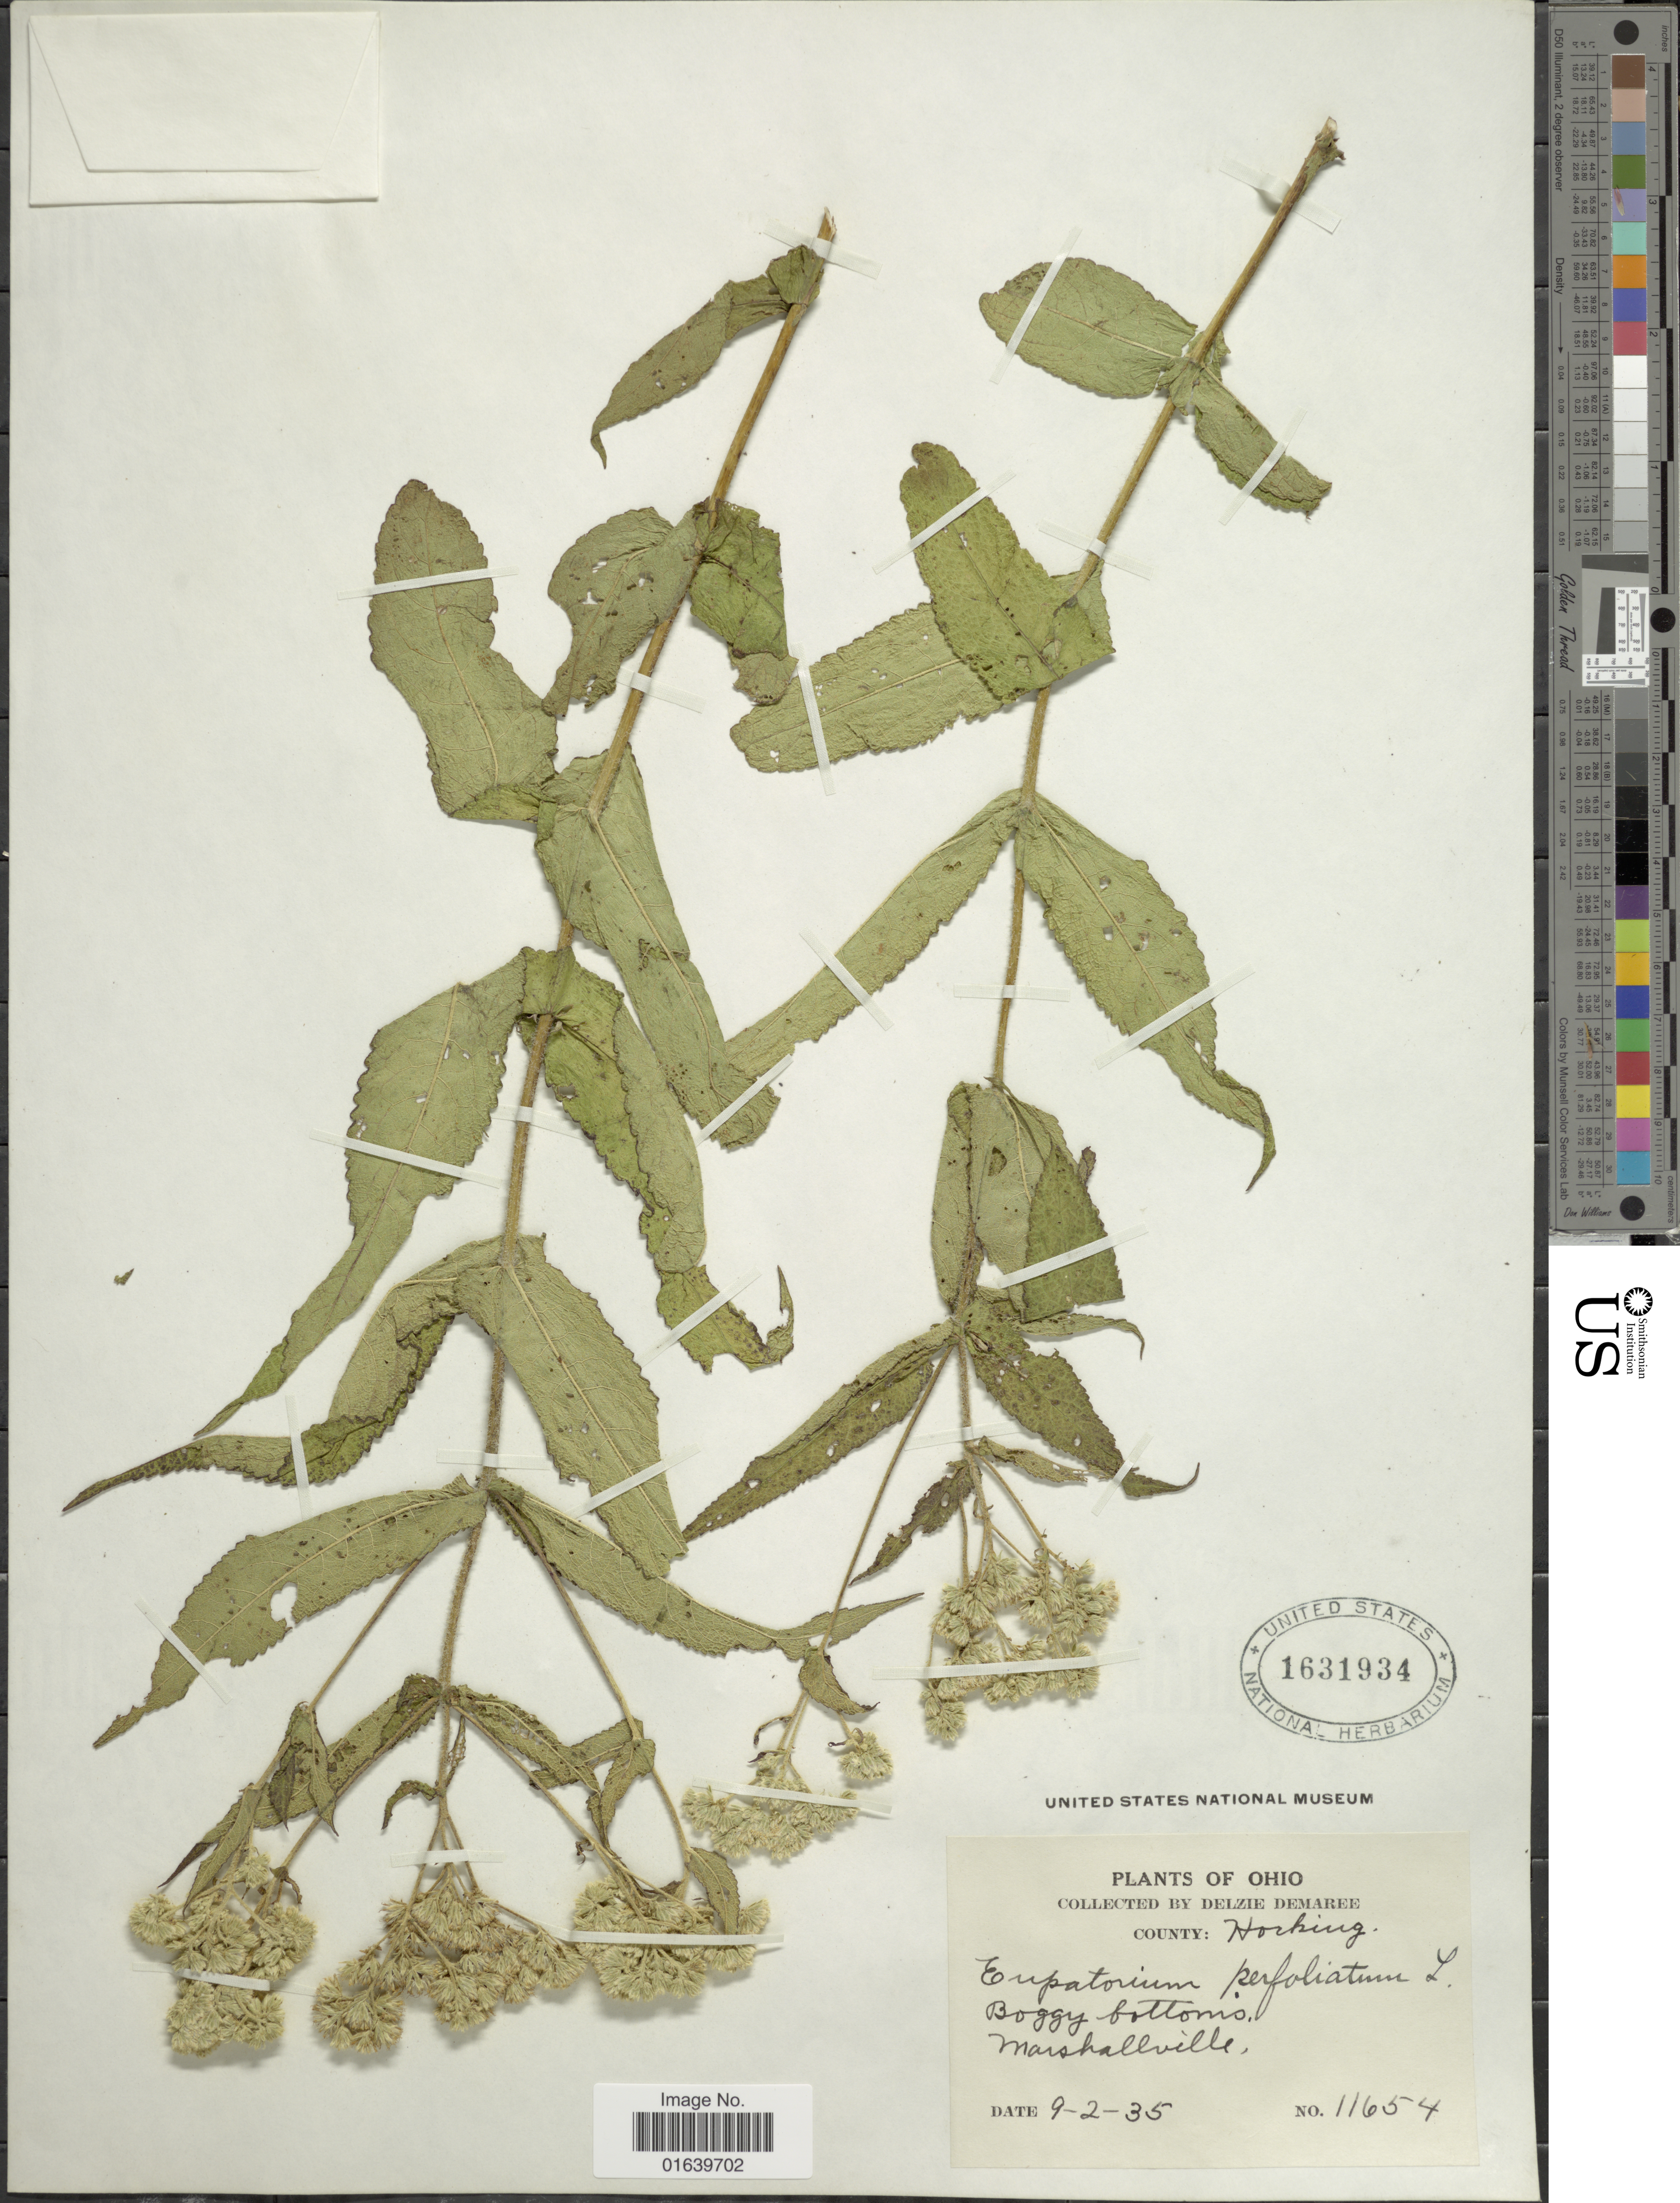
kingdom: Plantae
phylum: Tracheophyta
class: Magnoliopsida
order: Asterales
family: Asteraceae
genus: Eupatorium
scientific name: Eupatorium perfoliatum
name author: L.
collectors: D. Demaree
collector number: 11654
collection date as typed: Transcribed d/m/y: 9/2/35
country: United States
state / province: Ohio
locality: County: Horking, Boggy Bottoms, Marshallville.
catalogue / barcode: US 1631934